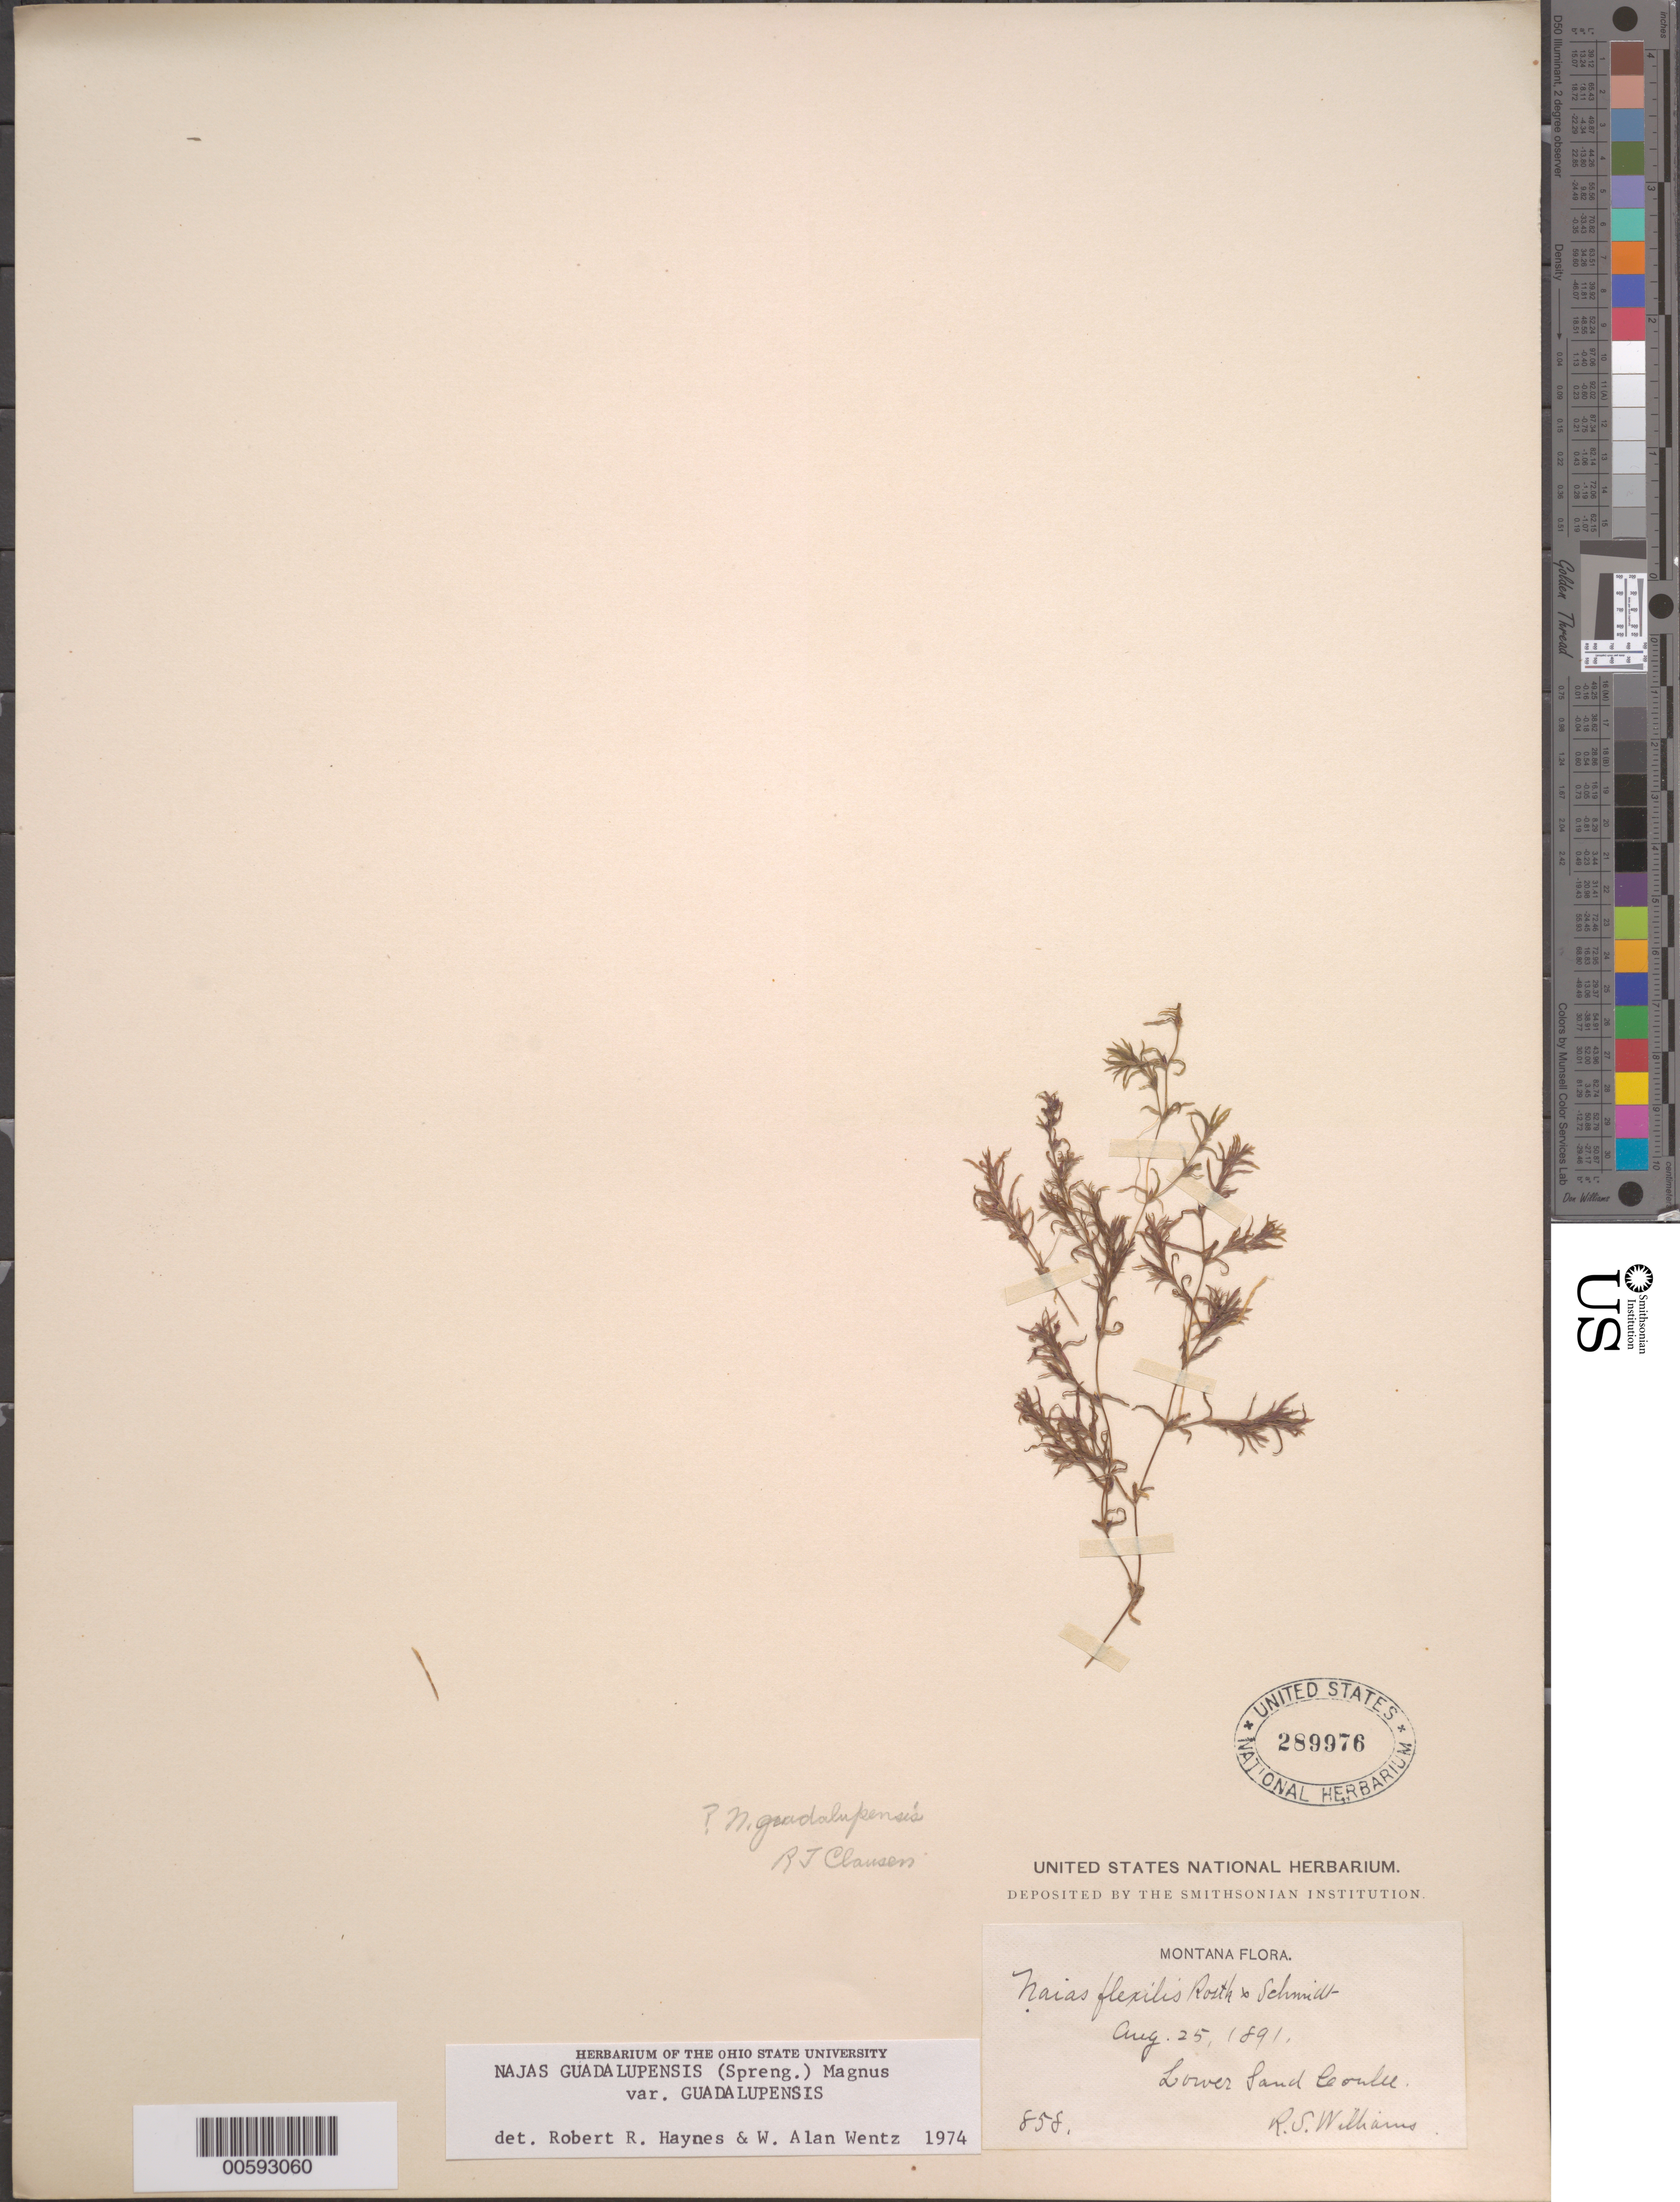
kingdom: Plantae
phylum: Tracheophyta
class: Liliopsida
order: Alismatales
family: Hydrocharitaceae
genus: Najas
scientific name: Najas guadalupensis var. guadalupensis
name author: (Spreng.) Magnus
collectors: T. S. Williams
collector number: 858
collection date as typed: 25 Aug 1891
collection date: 1891-08-25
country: United States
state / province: Montana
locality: Lower Sand Coulee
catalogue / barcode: US 289976